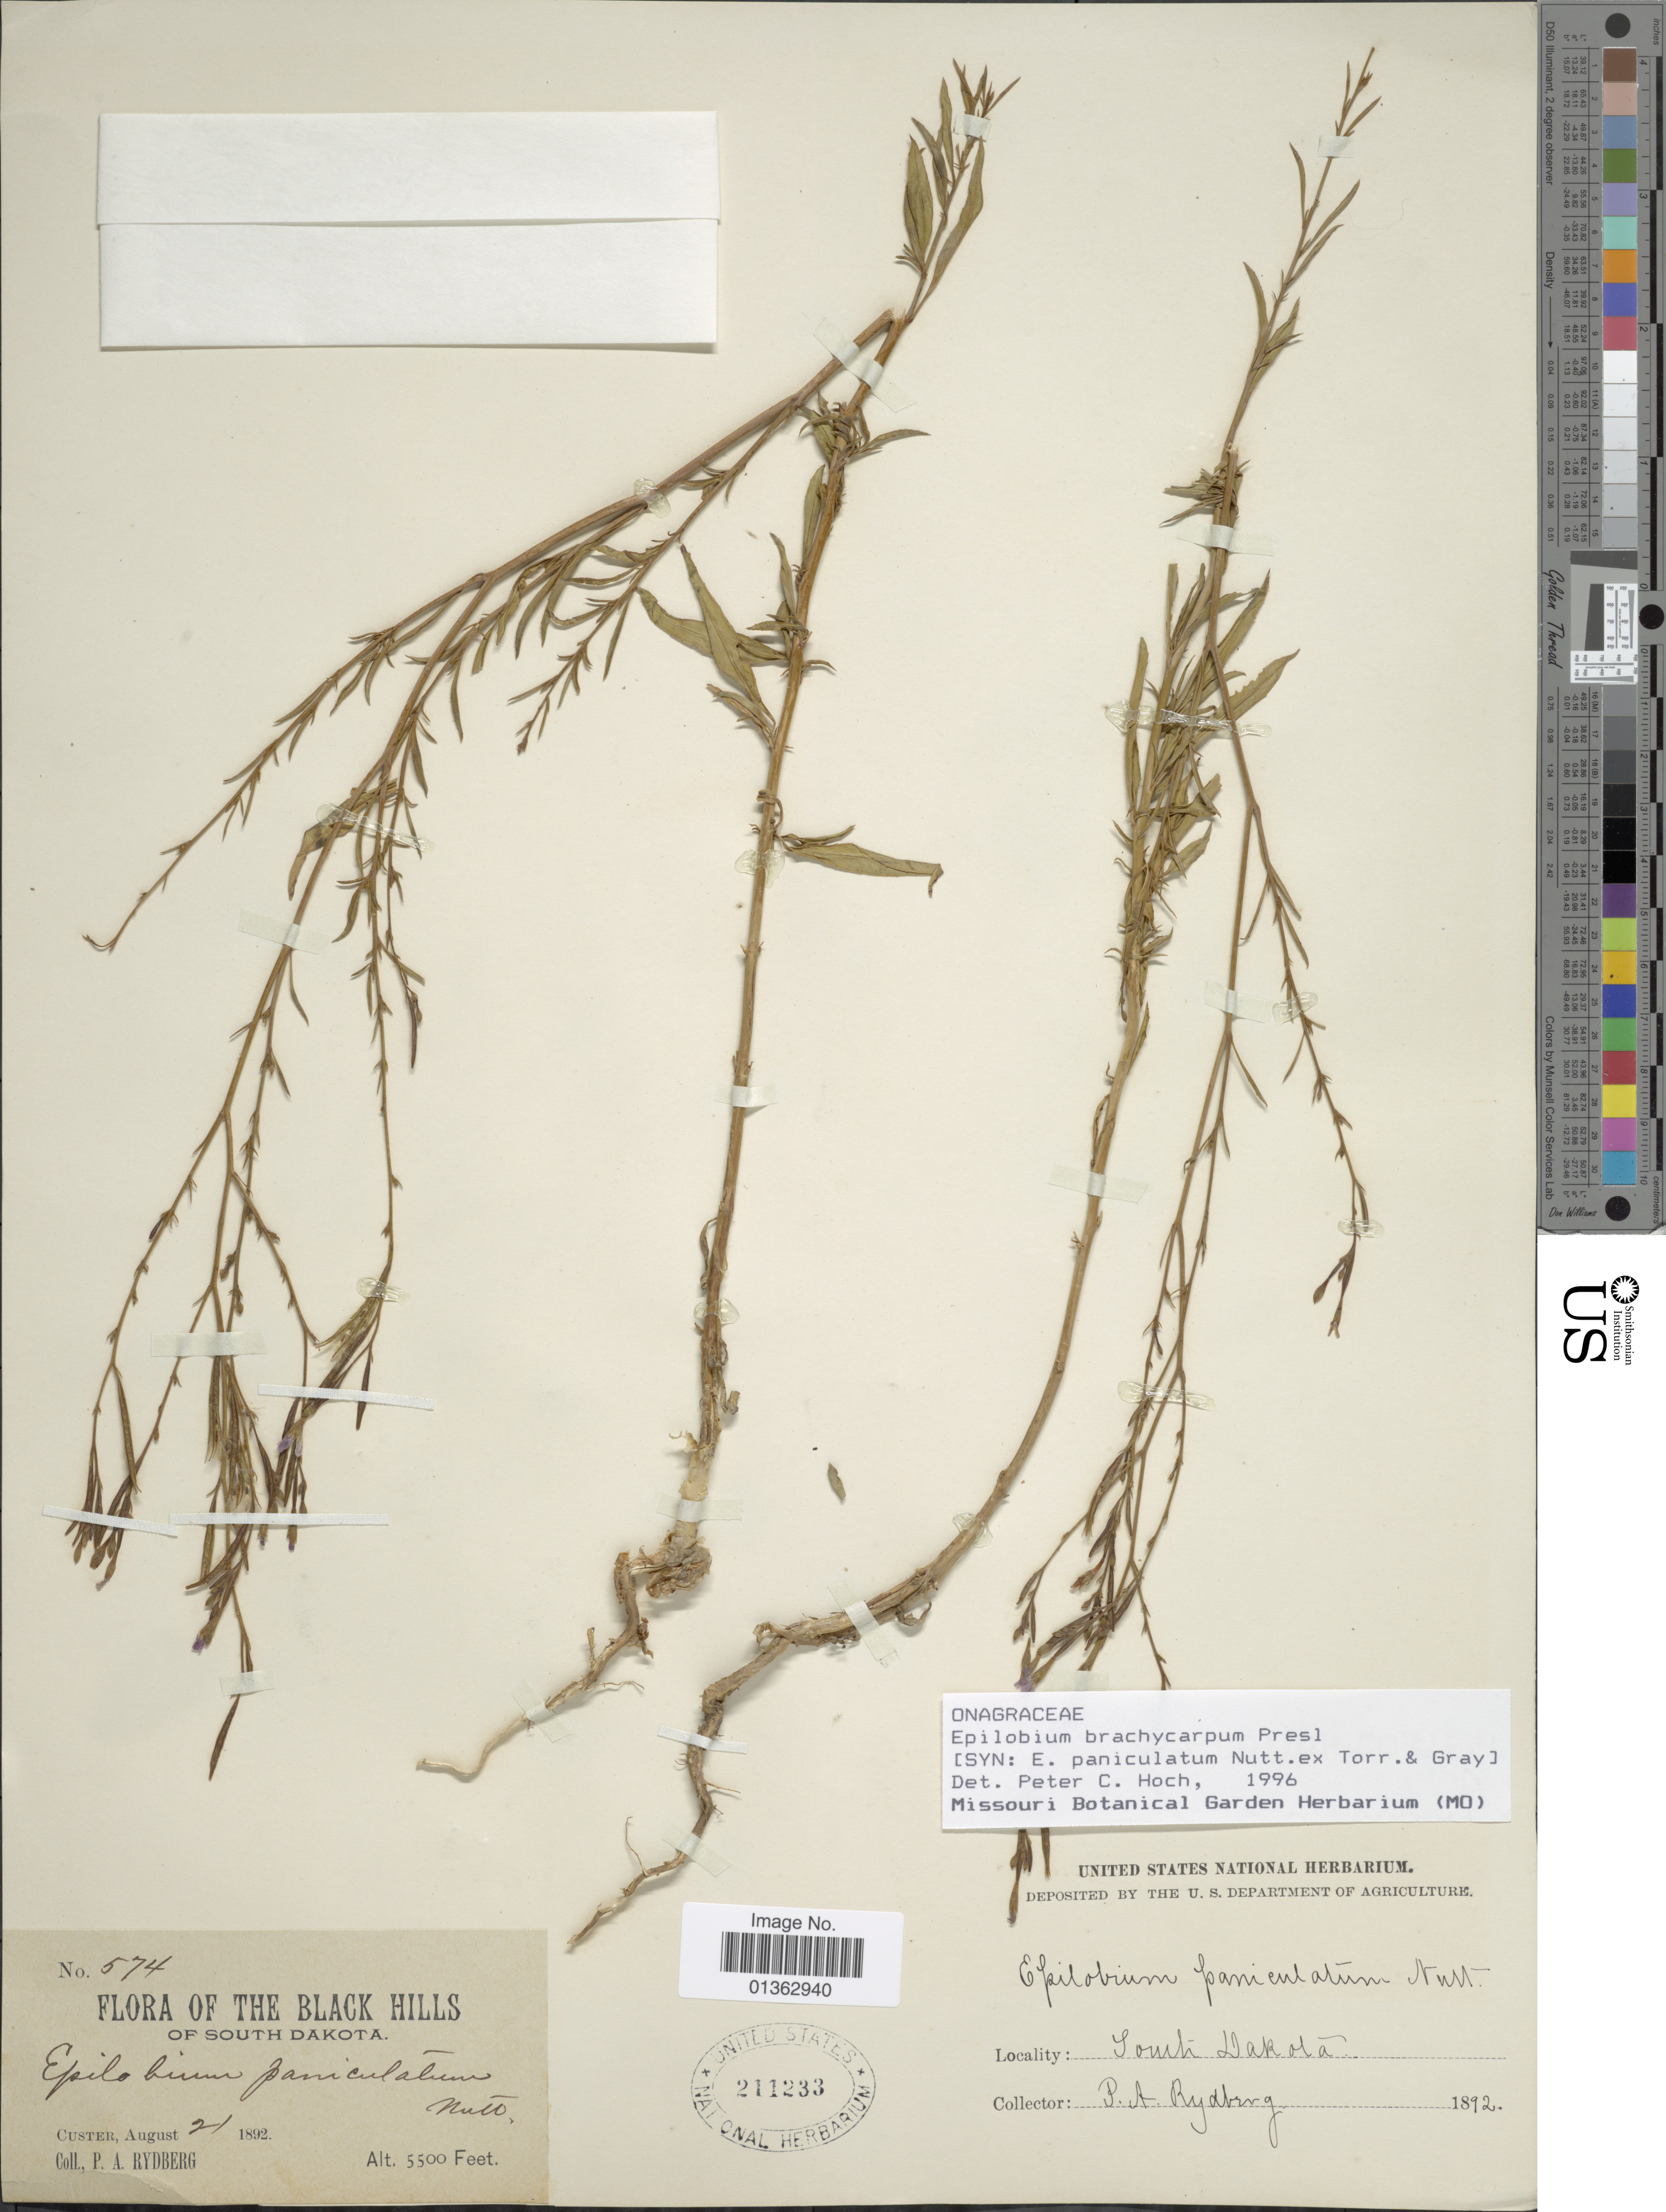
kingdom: Plantae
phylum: Tracheophyta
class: Magnoliopsida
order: Myrtales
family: Onagraceae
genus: Epilobium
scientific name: Epilobium brachycarpum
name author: C. Presl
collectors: P. A. Rydberg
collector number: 574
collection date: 1892-08-21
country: United States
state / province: South Dakota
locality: Black Hills. Custer.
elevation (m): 1676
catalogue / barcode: US 211233